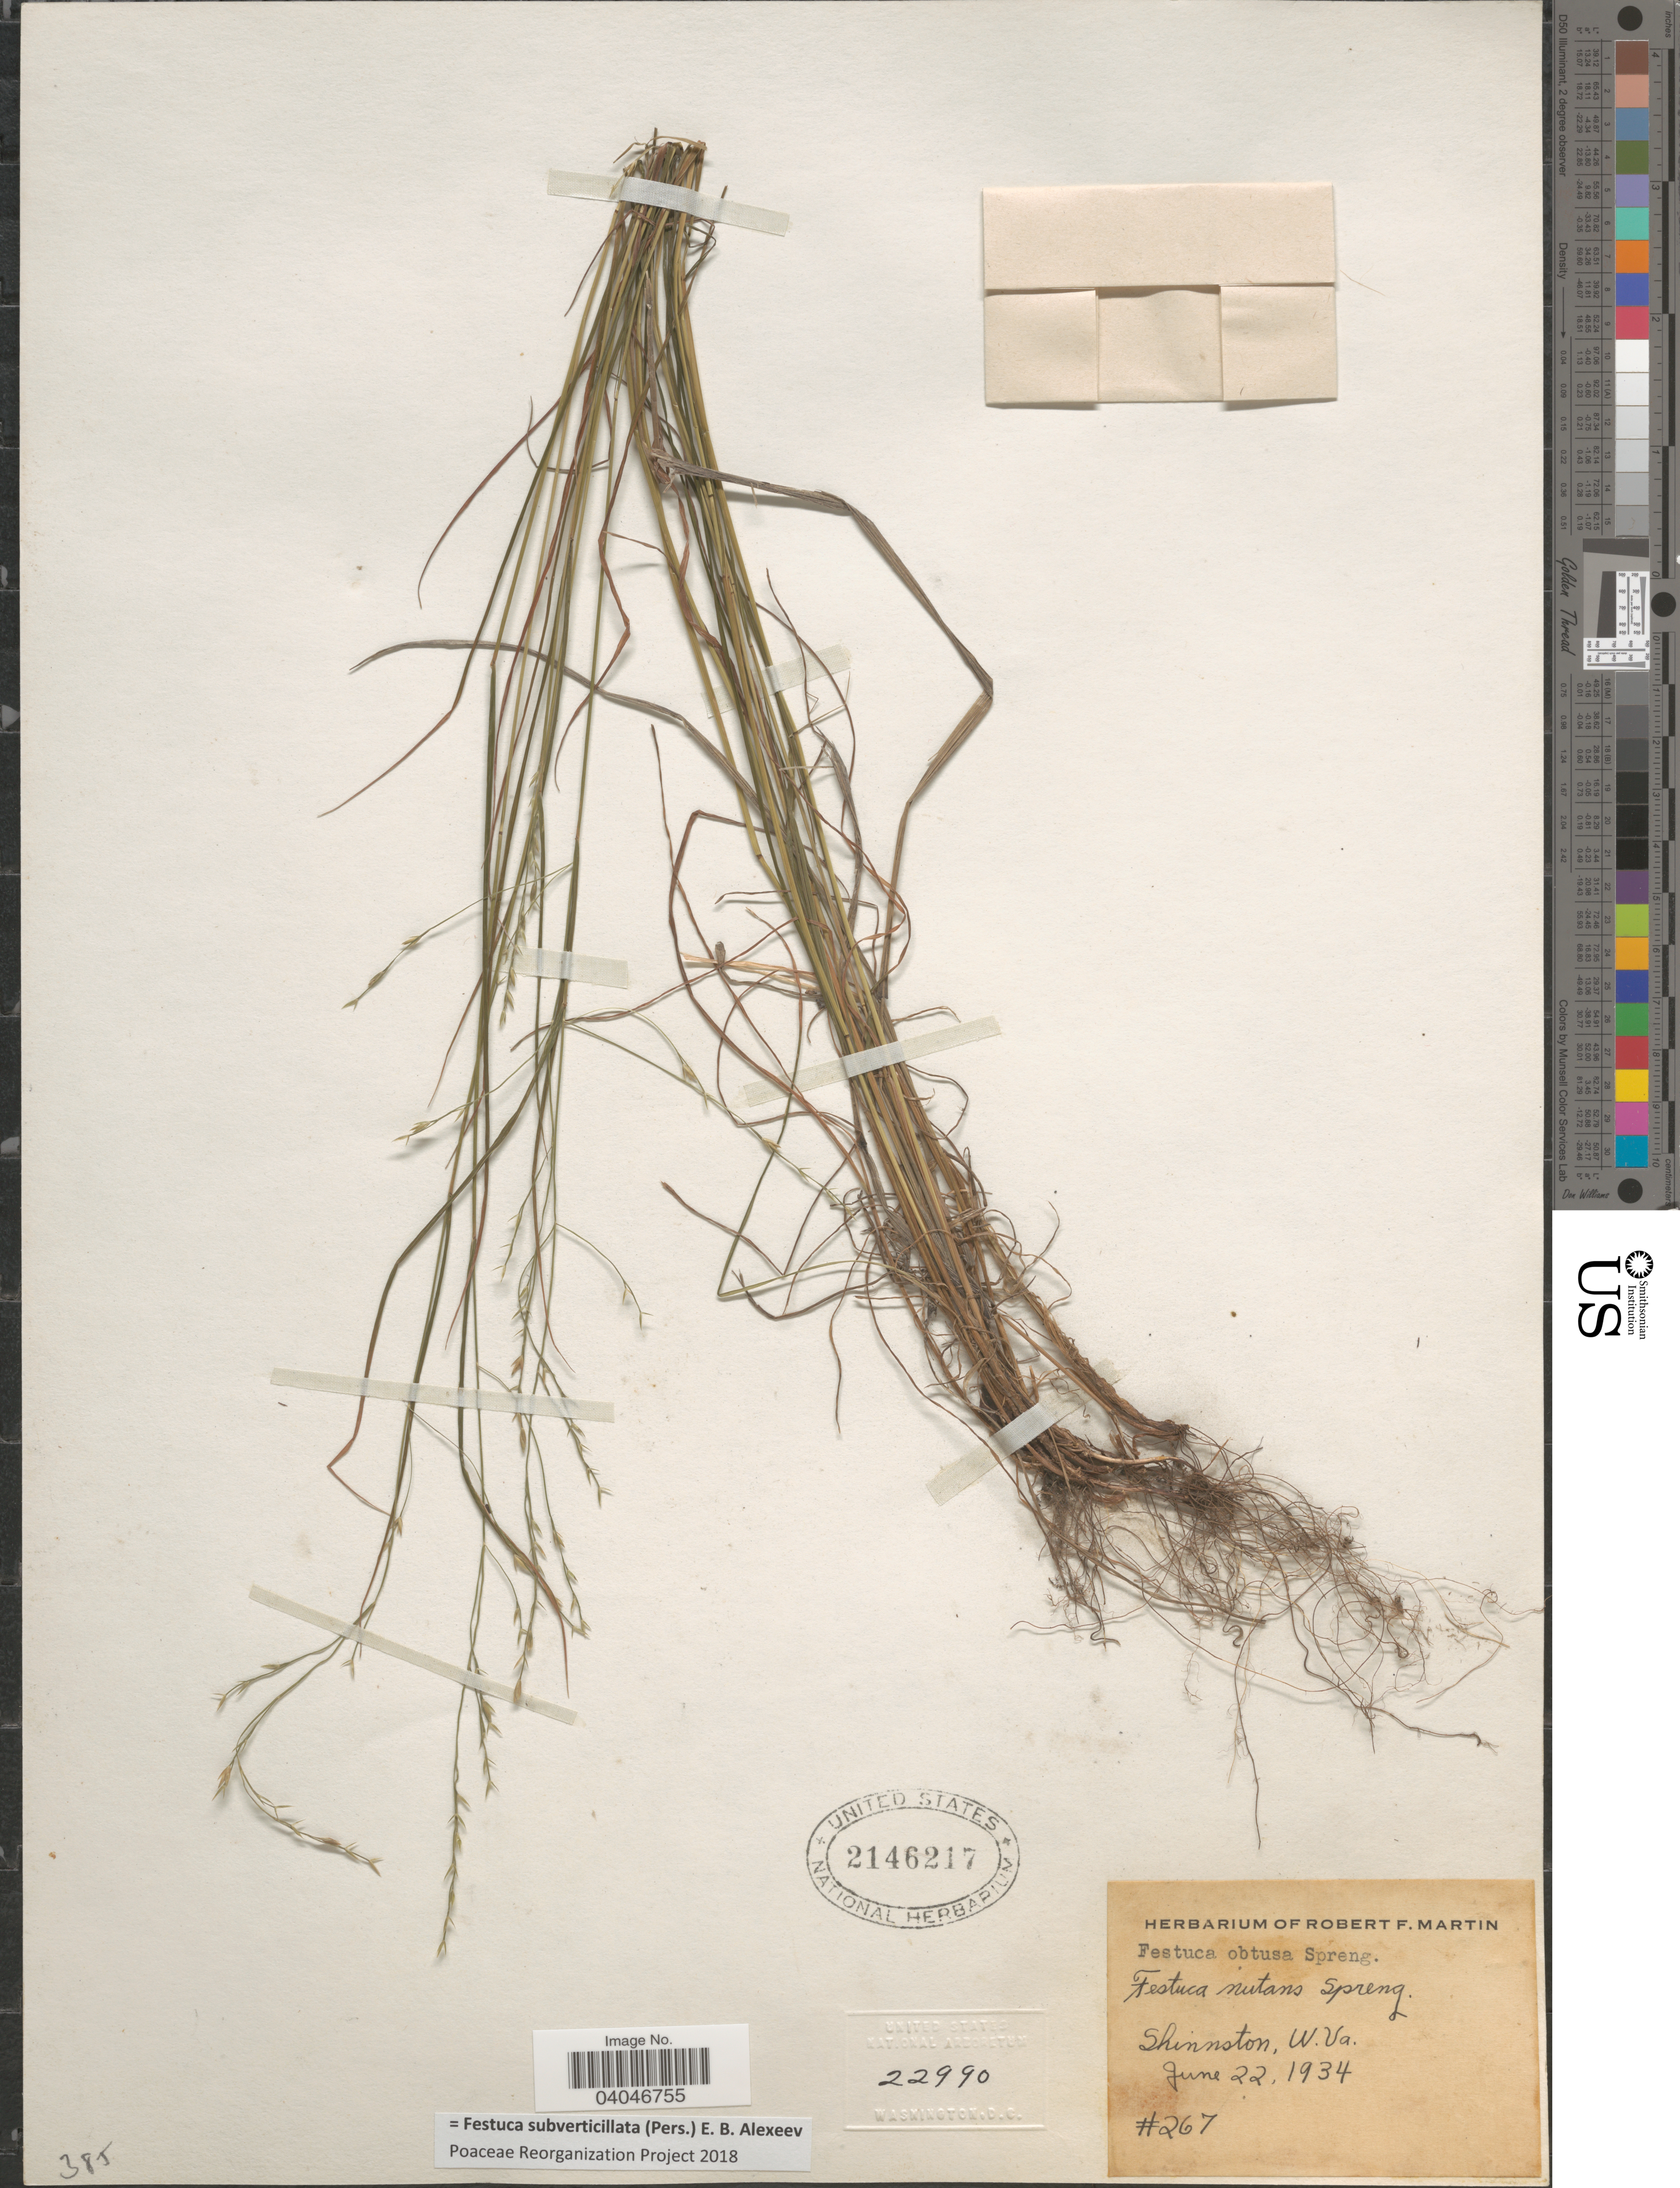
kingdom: Plantae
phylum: Tracheophyta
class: Liliopsida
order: Poales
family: Poaceae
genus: Festuca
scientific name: Festuca subverticillata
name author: (Pers.) E.B. Alexeev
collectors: Ex herb. Robert F. Martin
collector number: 267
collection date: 1934-06-22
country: United States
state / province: West Virginia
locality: Shinnston.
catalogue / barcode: US 2146217